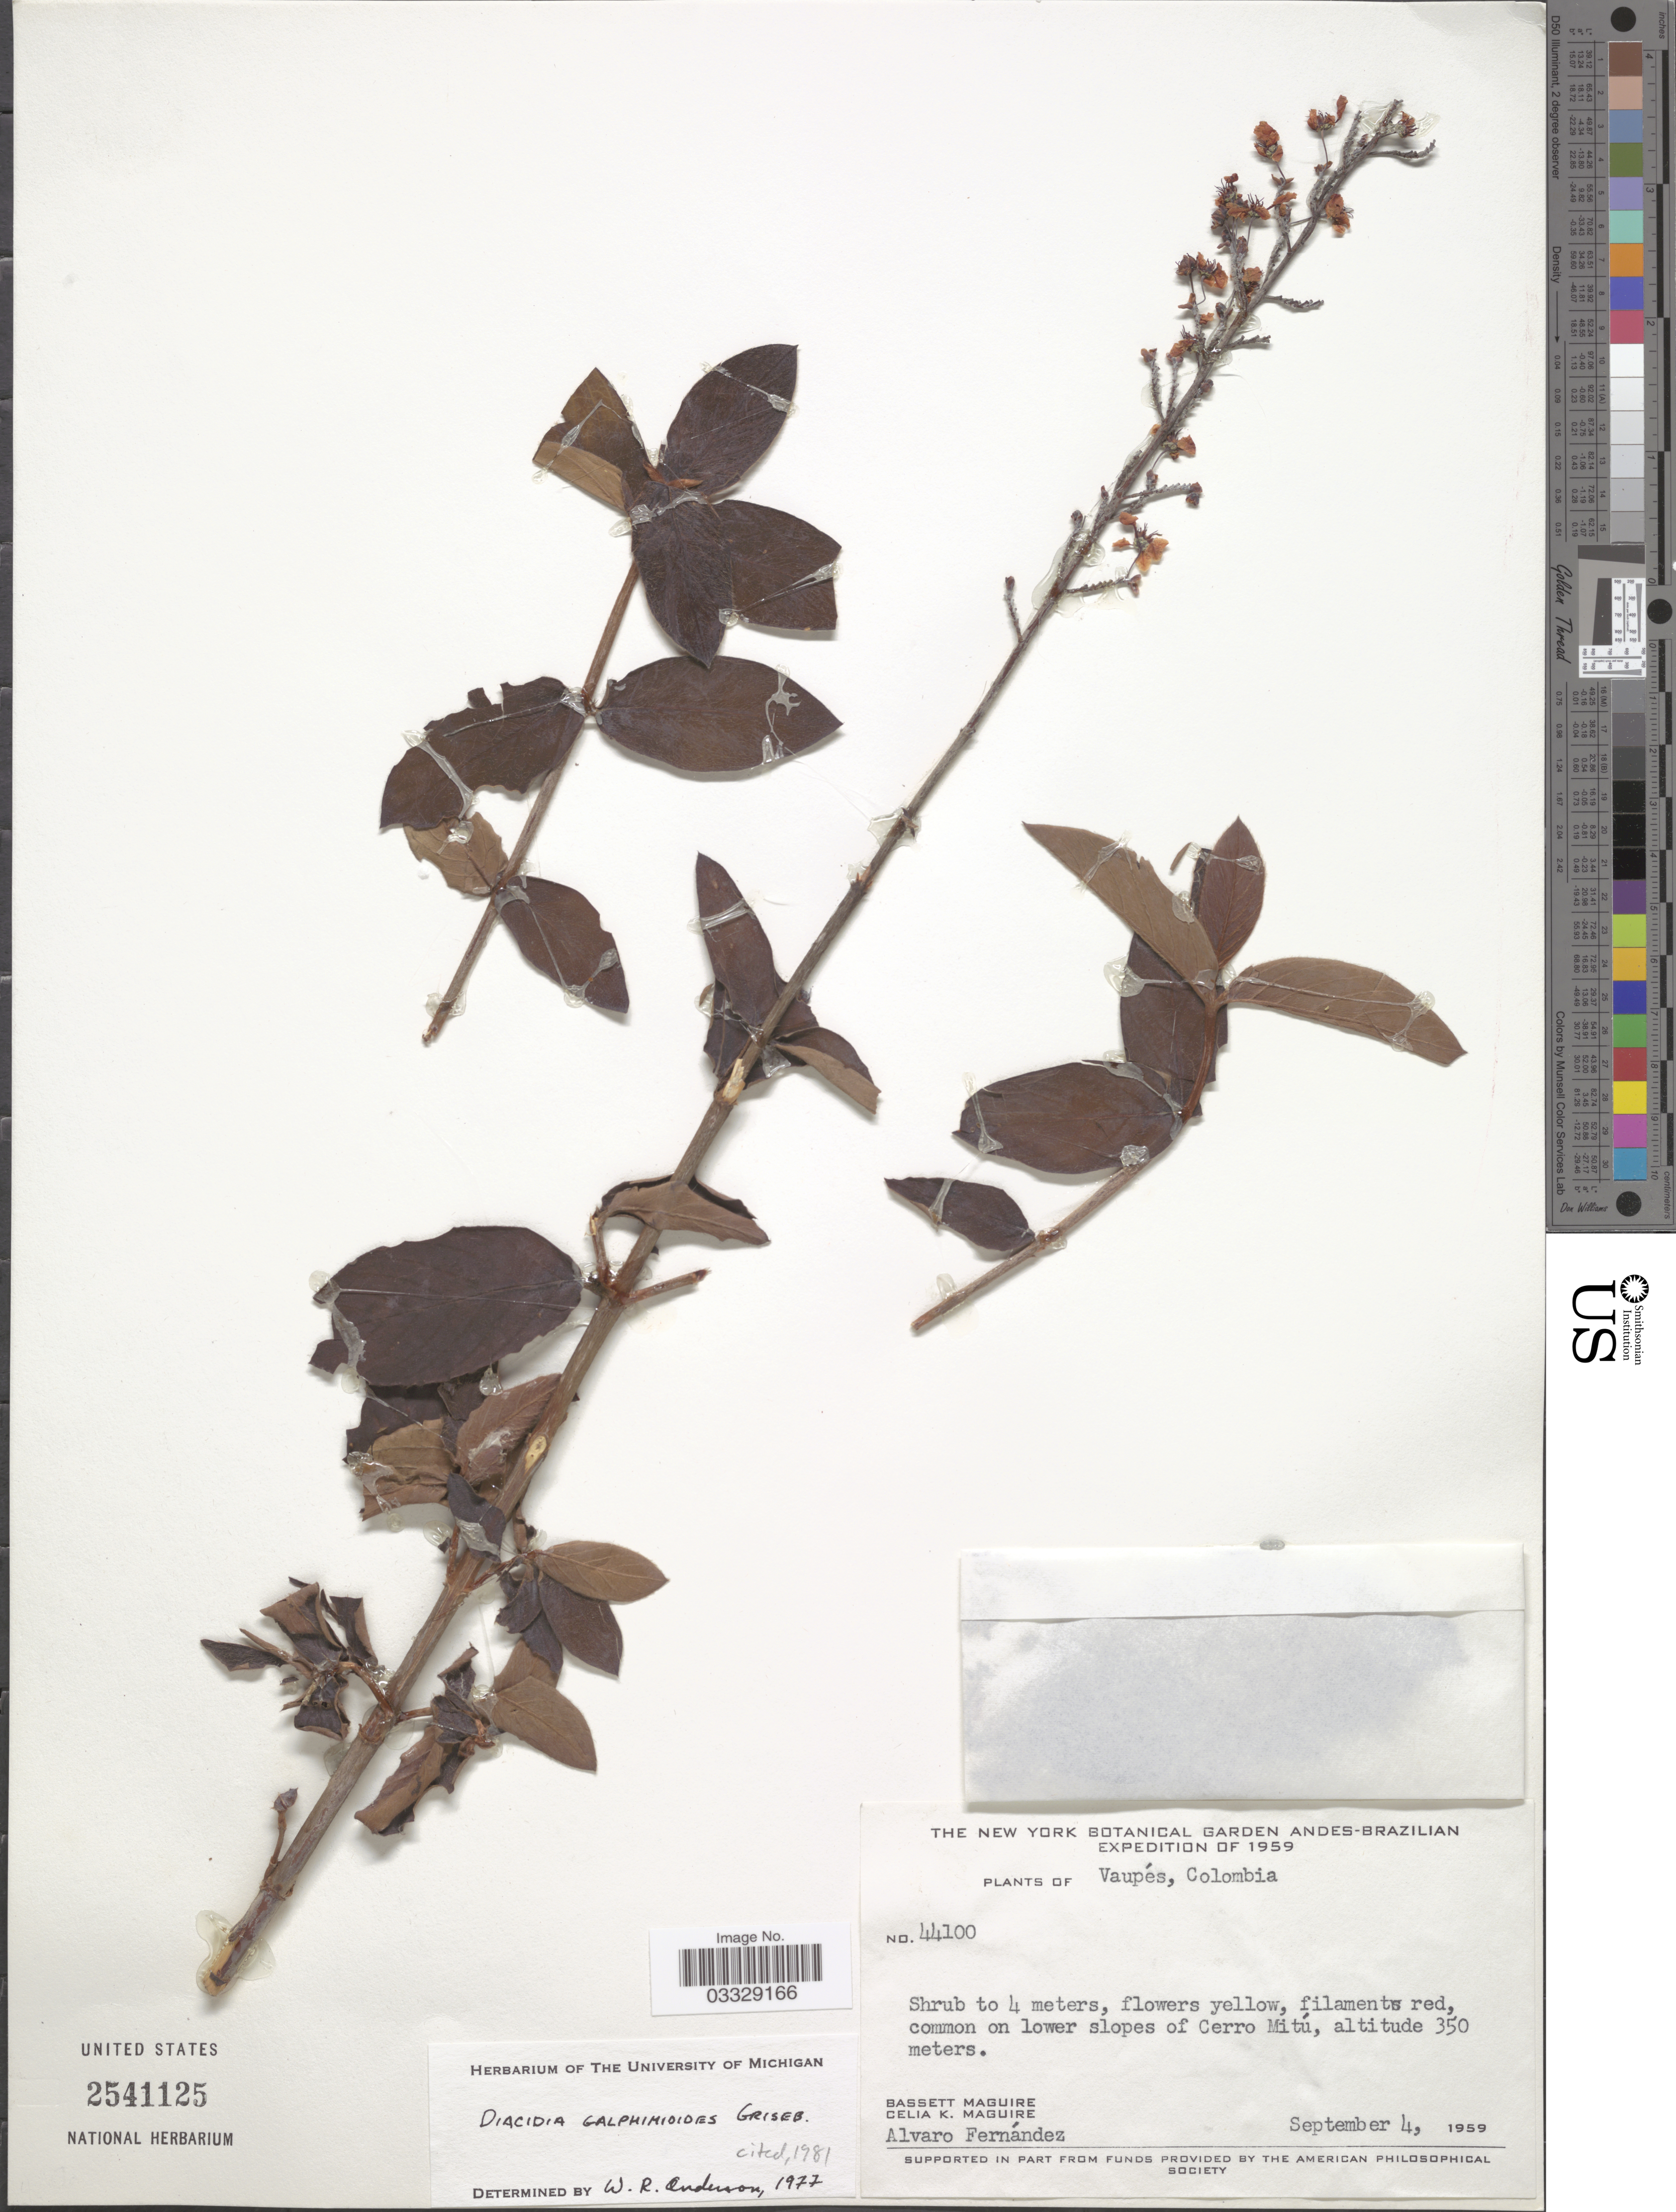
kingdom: Plantae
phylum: Tracheophyta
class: Magnoliopsida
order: Malpighiales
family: Malpighiaceae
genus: Diacidia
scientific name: Diacidia galphimioides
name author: Griseb.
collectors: B. Maguire, C. K. Maguire & A. Fernandez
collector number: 44100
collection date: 1959-09-04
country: Colombia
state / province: Vaupés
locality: On lower slopes of Cerro Mitú.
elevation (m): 350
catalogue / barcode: US 2541125